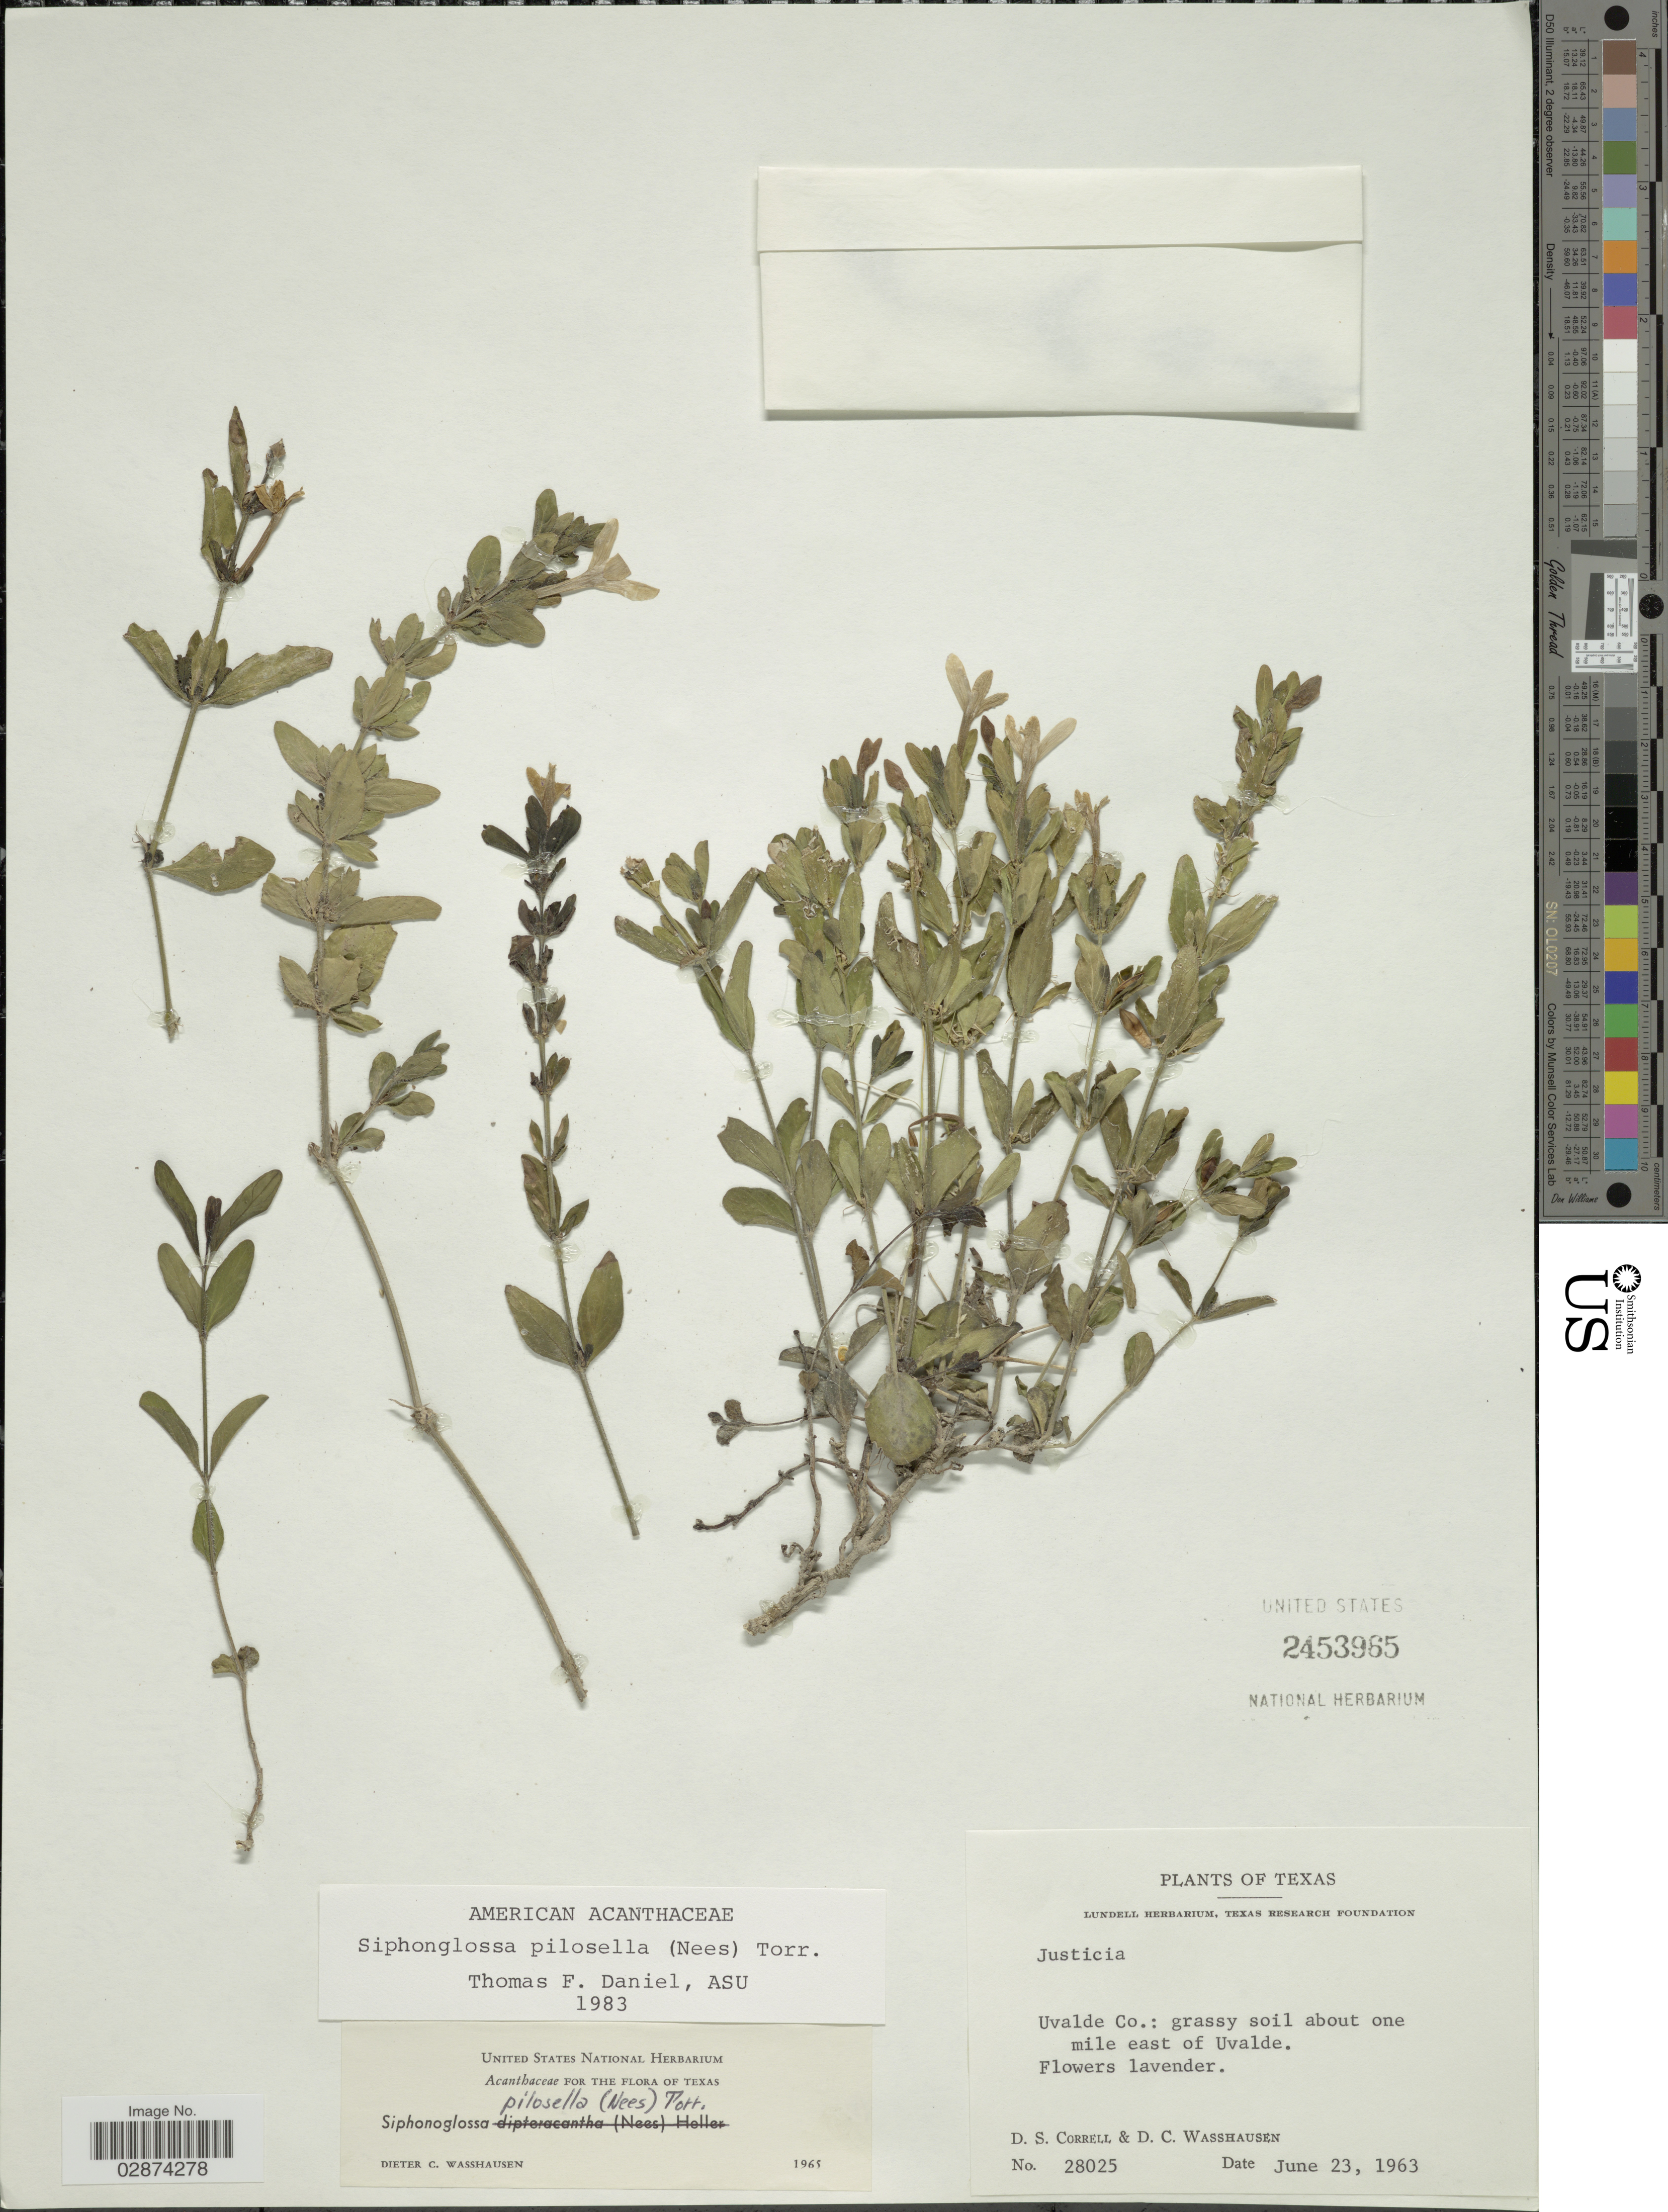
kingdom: Plantae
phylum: Tracheophyta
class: Magnoliopsida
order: Lamiales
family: Acanthaceae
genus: Justicia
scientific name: Justicia pilosella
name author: (Nees) Hilsenb.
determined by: Fisher, Amanda, (LOB), California State University, Long Beach (UNITED STATES)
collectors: D. S. Correll & D. C. Wasshausen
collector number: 28025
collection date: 1963-06-23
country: United States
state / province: Texas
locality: Uvalde Co.: grassy soil about one mile east of Uvalde.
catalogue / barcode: US 2453965